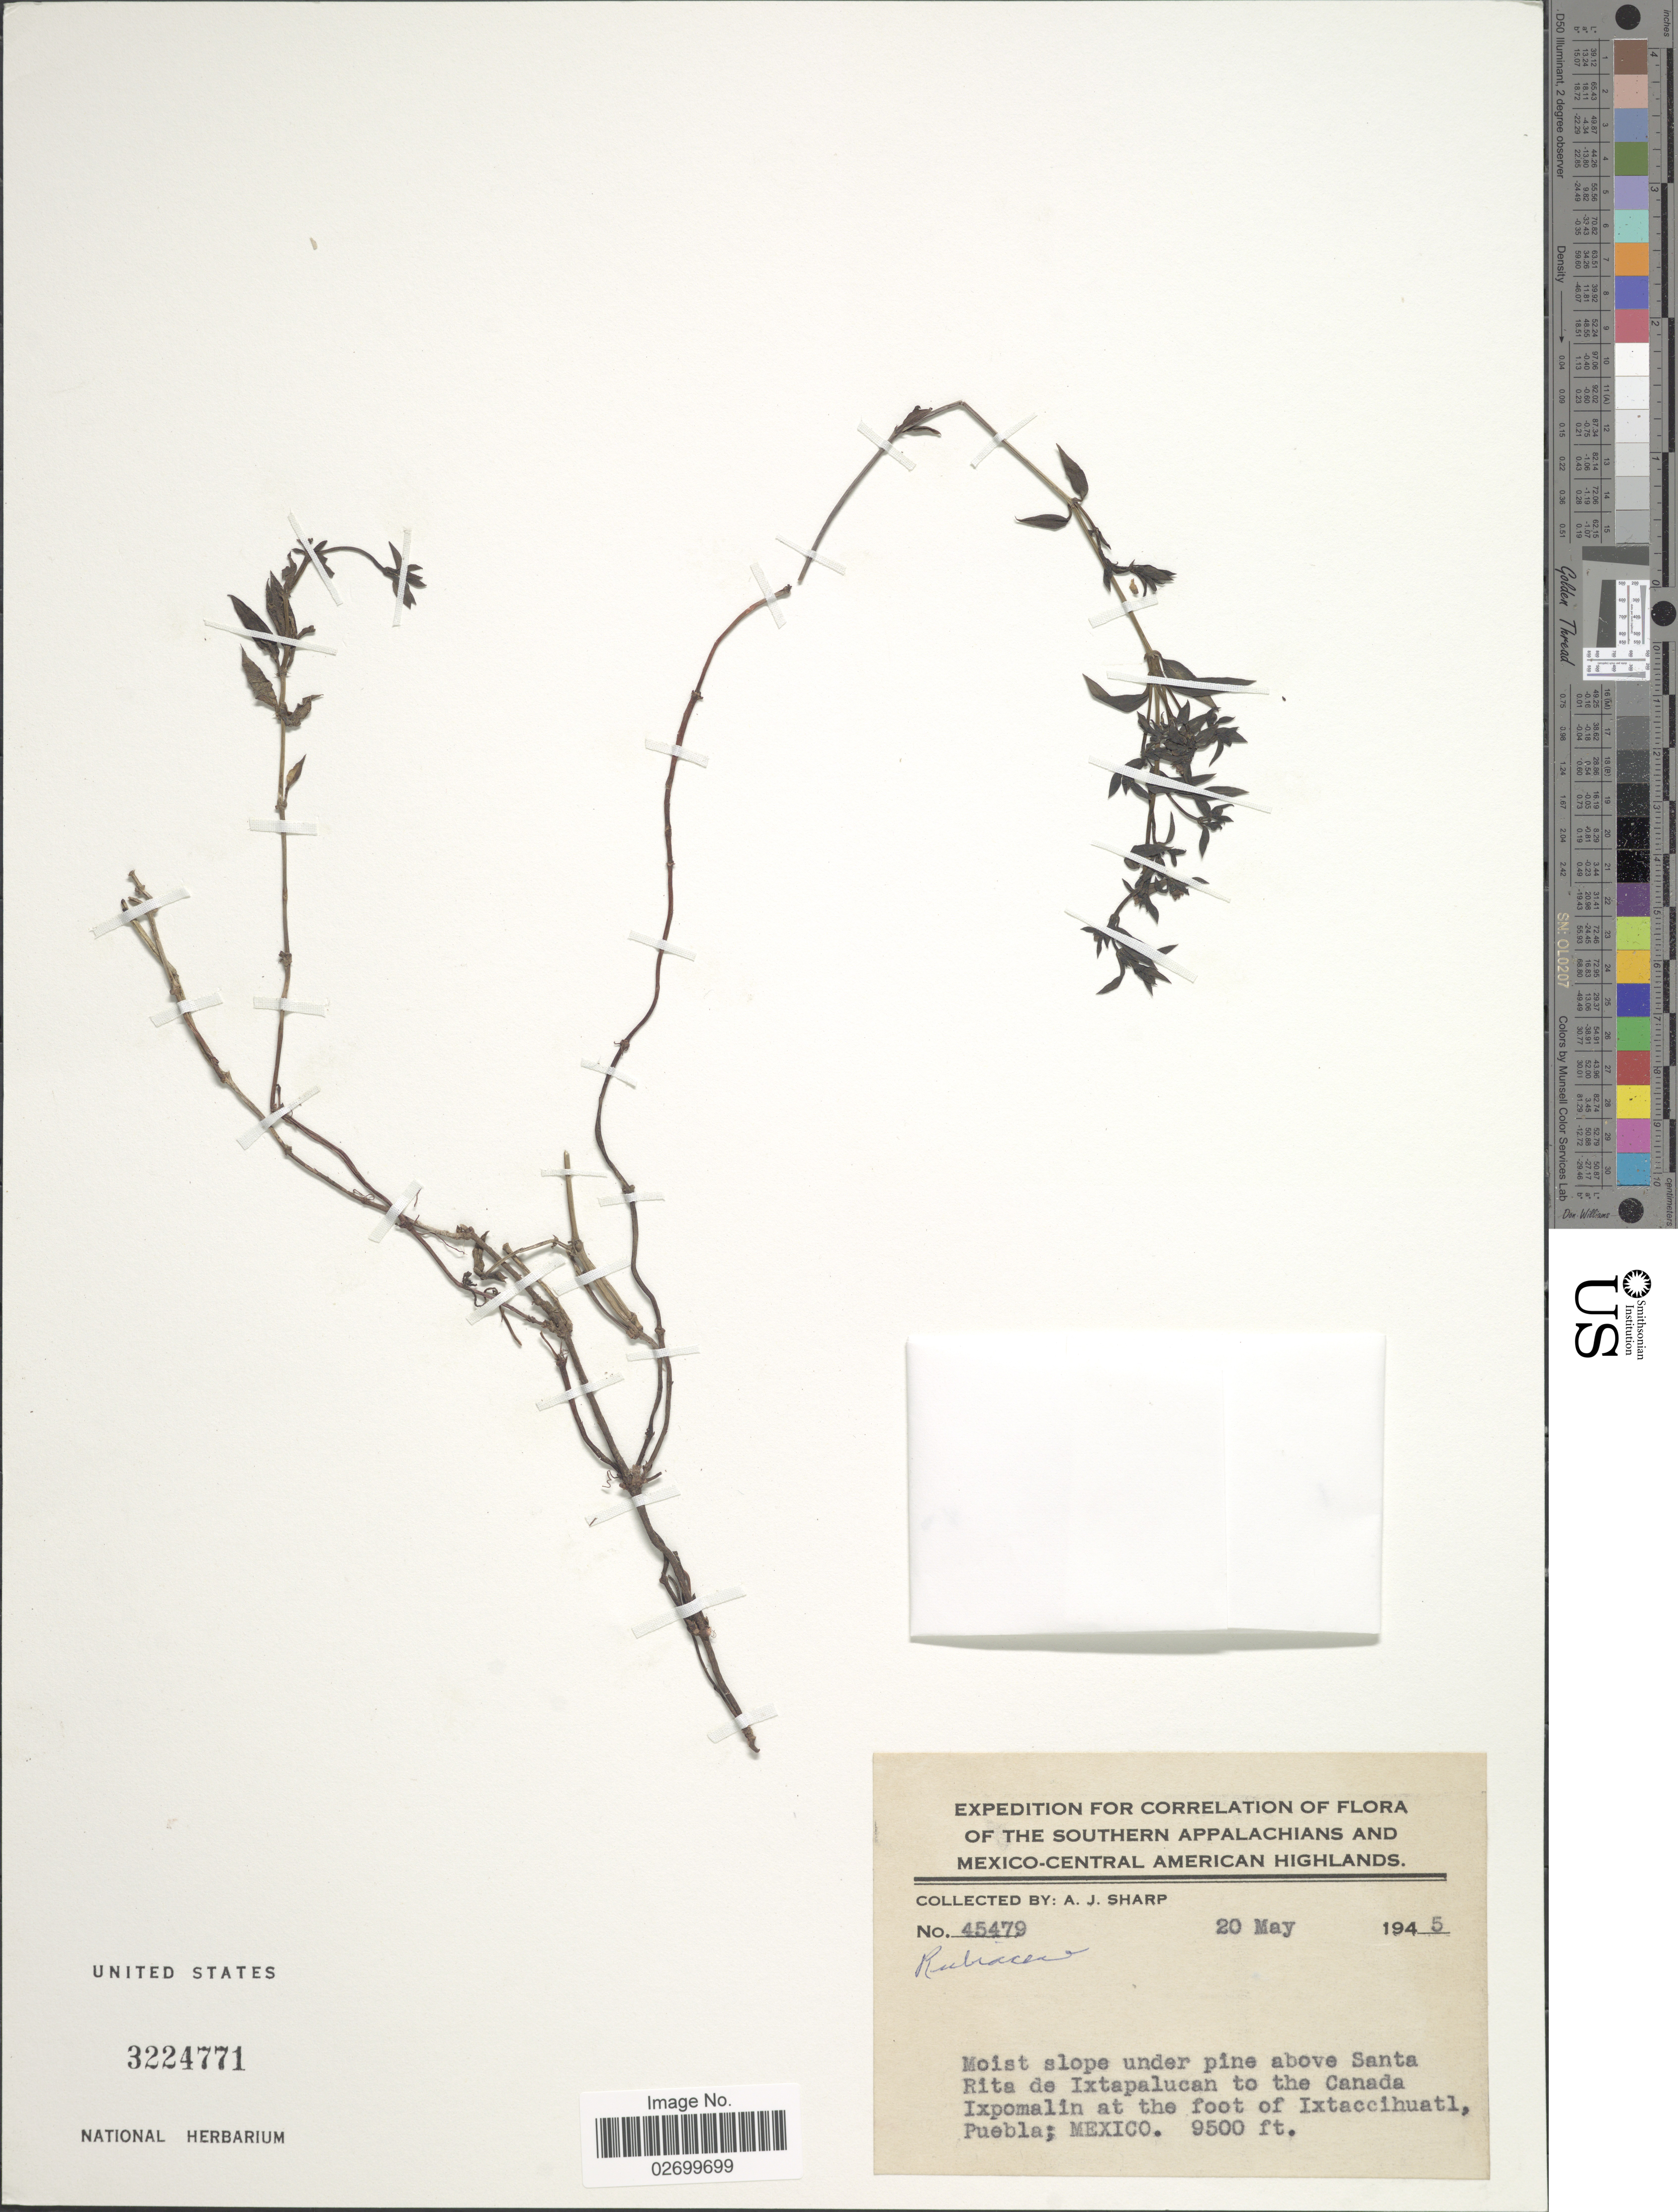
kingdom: Plantae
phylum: Tracheophyta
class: Magnoliopsida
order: Gentianales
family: Rubiaceae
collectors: A. J. Sharp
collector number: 45479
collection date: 1945-05-20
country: Mexico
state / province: Puebla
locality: Southern Appalachians and Mexico-Central American Highlands. Moist slope under pine above Santa Rita de Ixtapalucan to the Canada Ixpomalin at the foot of Ixtaccihuatl.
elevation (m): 2896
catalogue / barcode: US 3224771